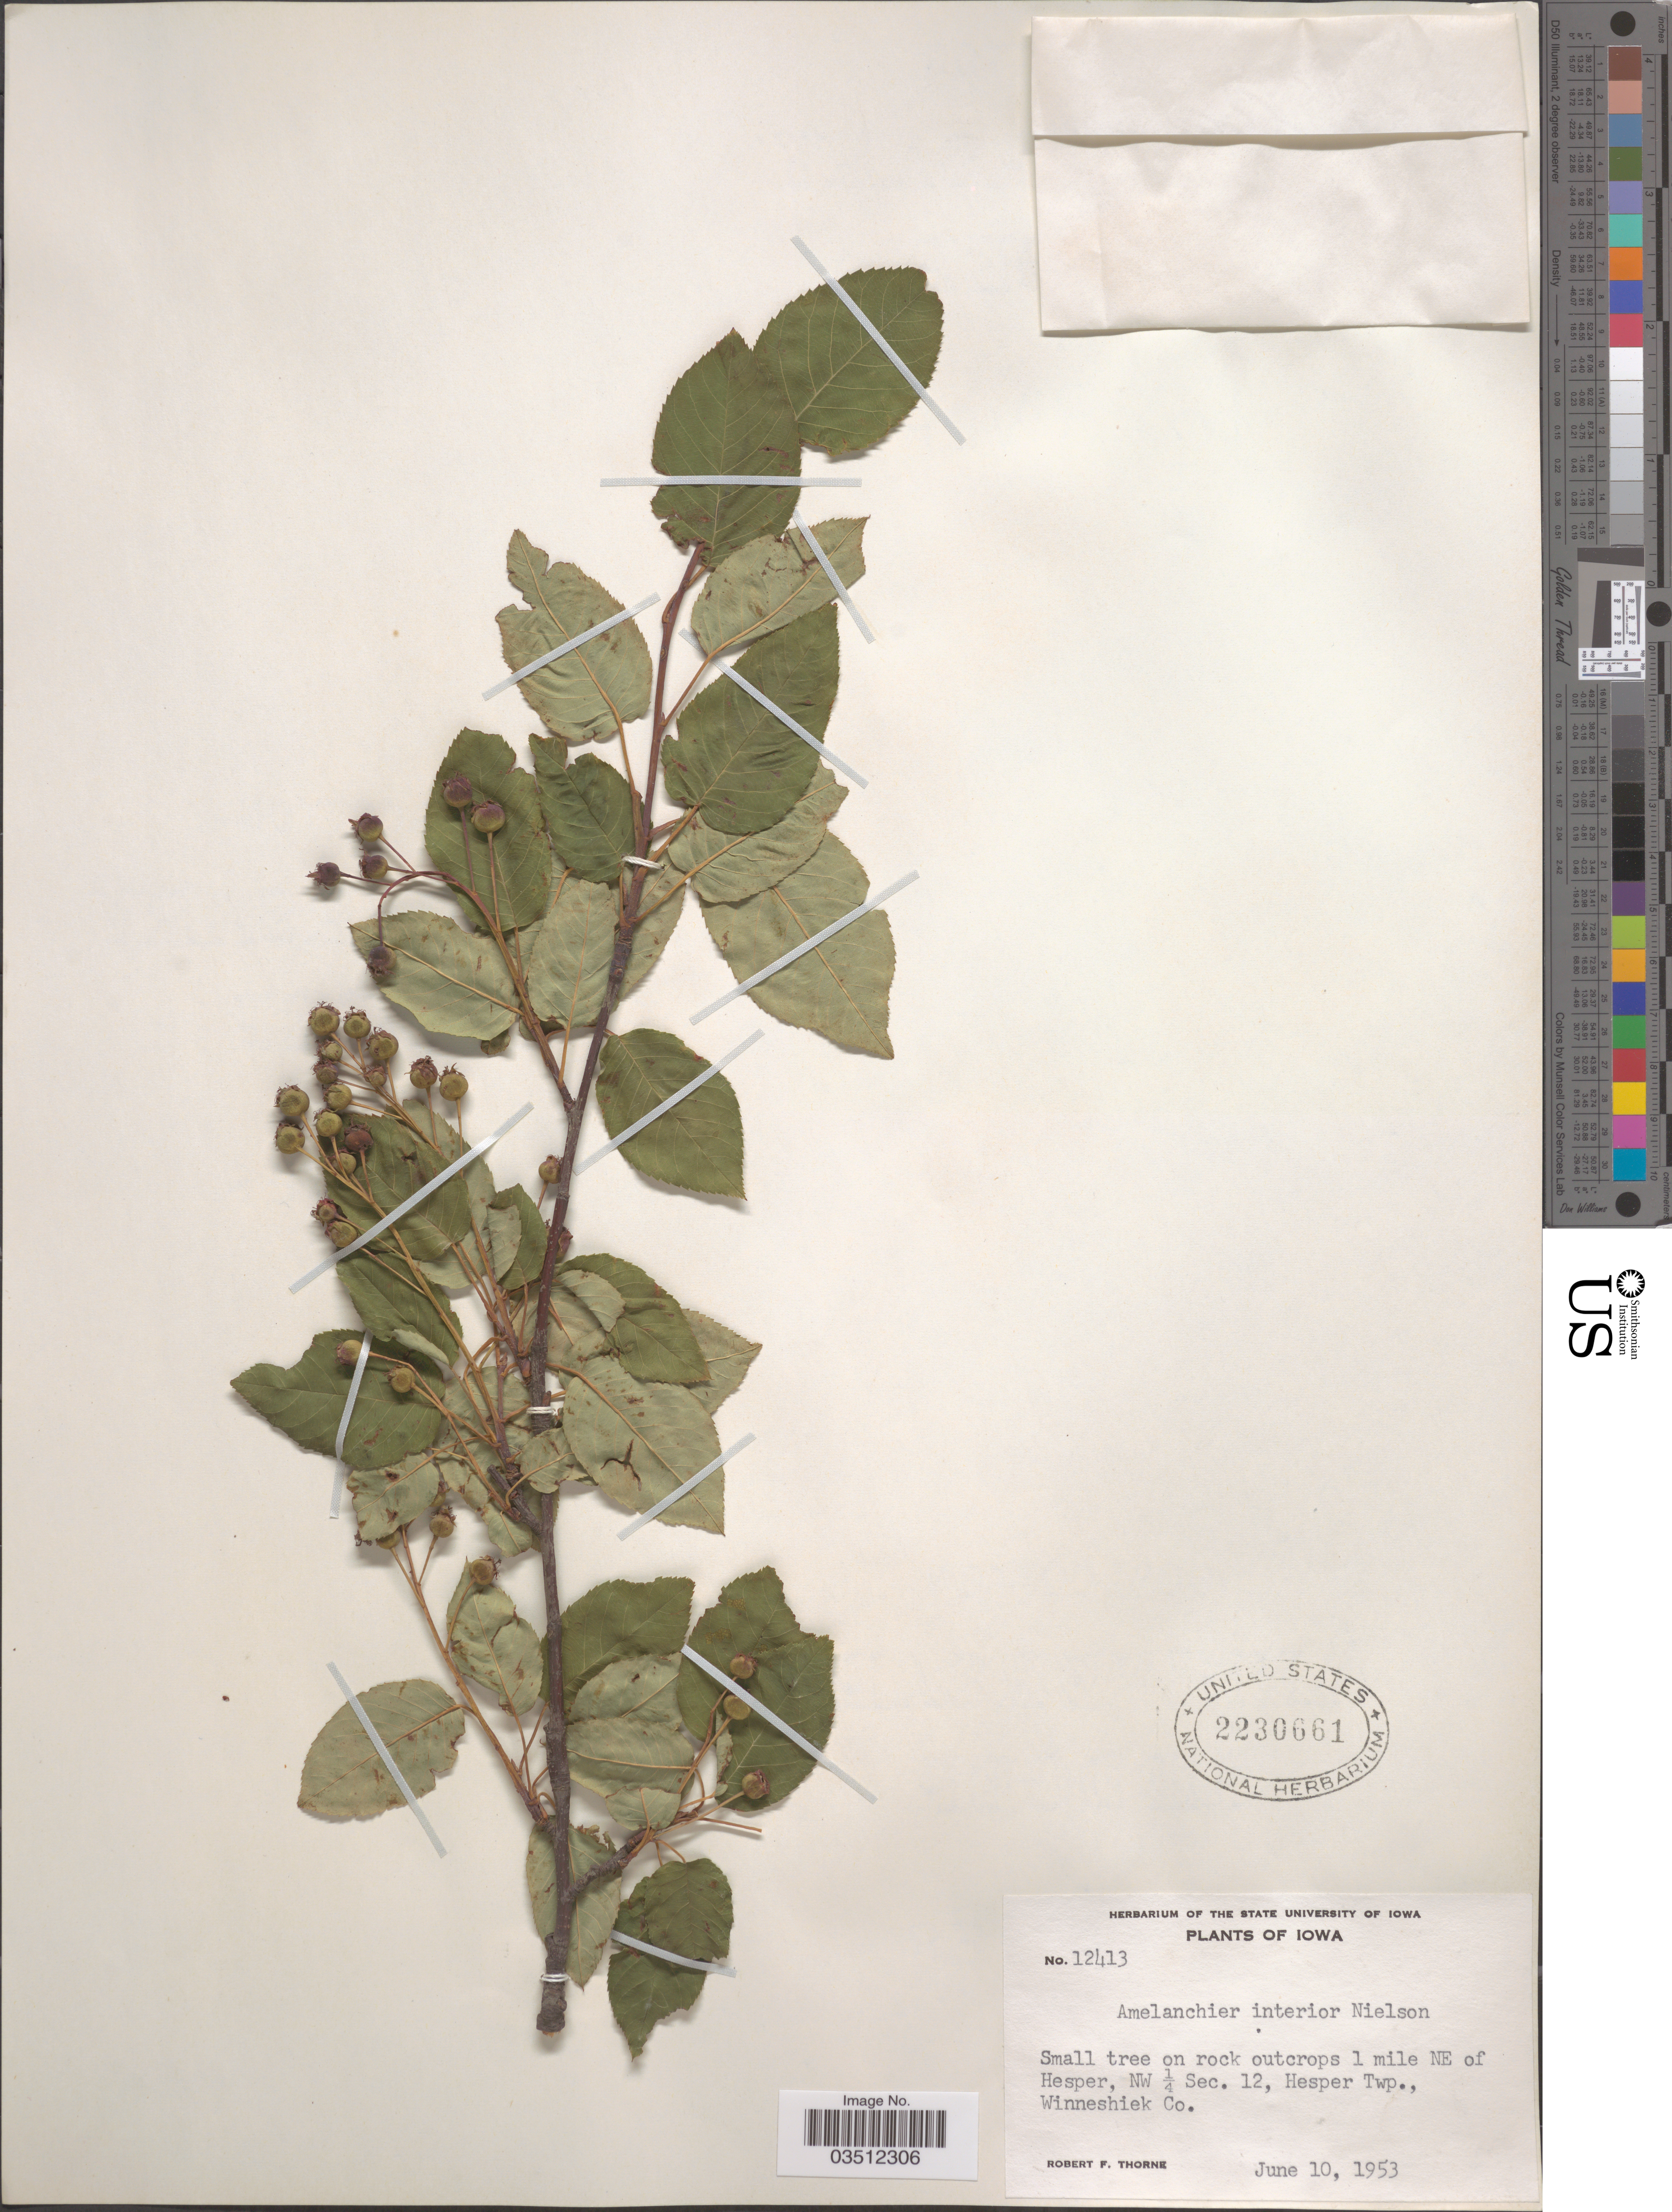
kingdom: Plantae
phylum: Tracheophyta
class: Magnoliopsida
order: Rosales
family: Rosaceae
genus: Amelanchier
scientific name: Amelanchier interior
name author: E.L. Nielsen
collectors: R. F. Thorne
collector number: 12413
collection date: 1953-06-10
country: United States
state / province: Iowa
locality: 1 mile NE of Hesper, NW ¼ Se. 12, Hesper Twp., Winneshiek Co.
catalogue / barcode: US 2230661